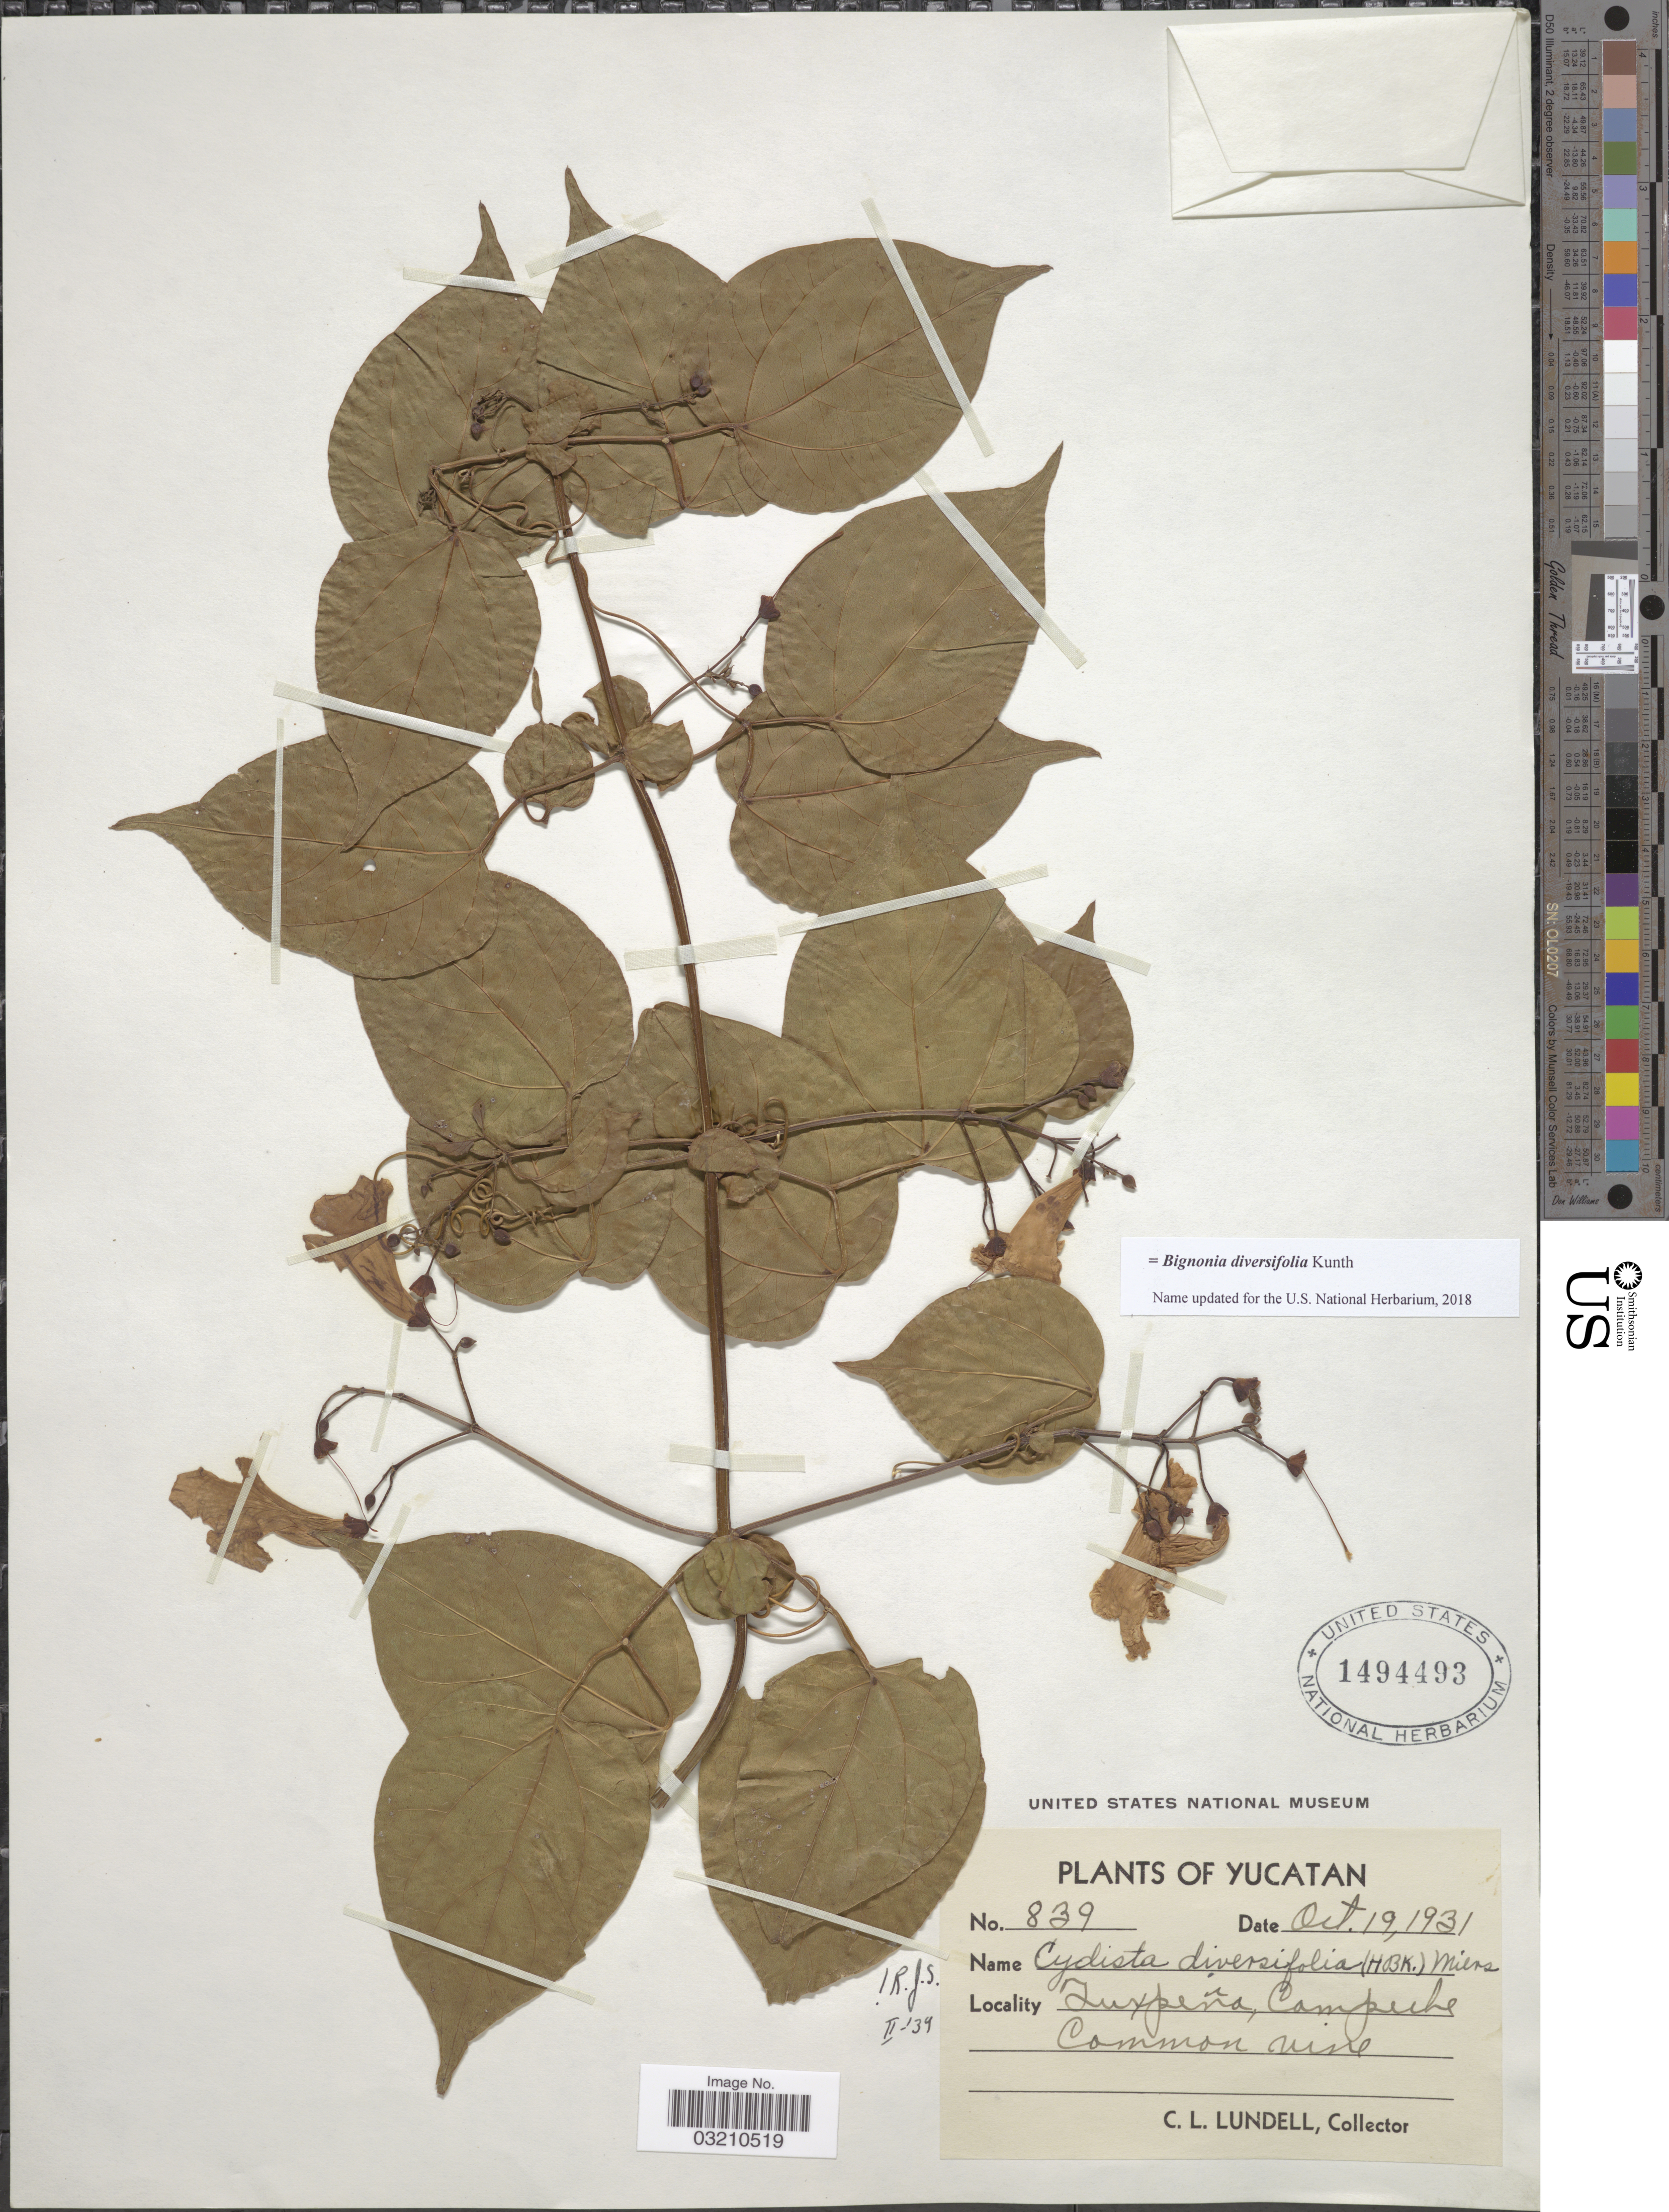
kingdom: Plantae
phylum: Tracheophyta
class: Magnoliopsida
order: Lamiales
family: Bignoniaceae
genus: Bignonia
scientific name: Bignonia diversifolia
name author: Kunth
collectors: C. L. Lundell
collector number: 839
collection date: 1931-10-19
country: Mexico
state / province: Campeche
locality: Yucatan. Tuxpeña, Campeche.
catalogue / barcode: US 1494493